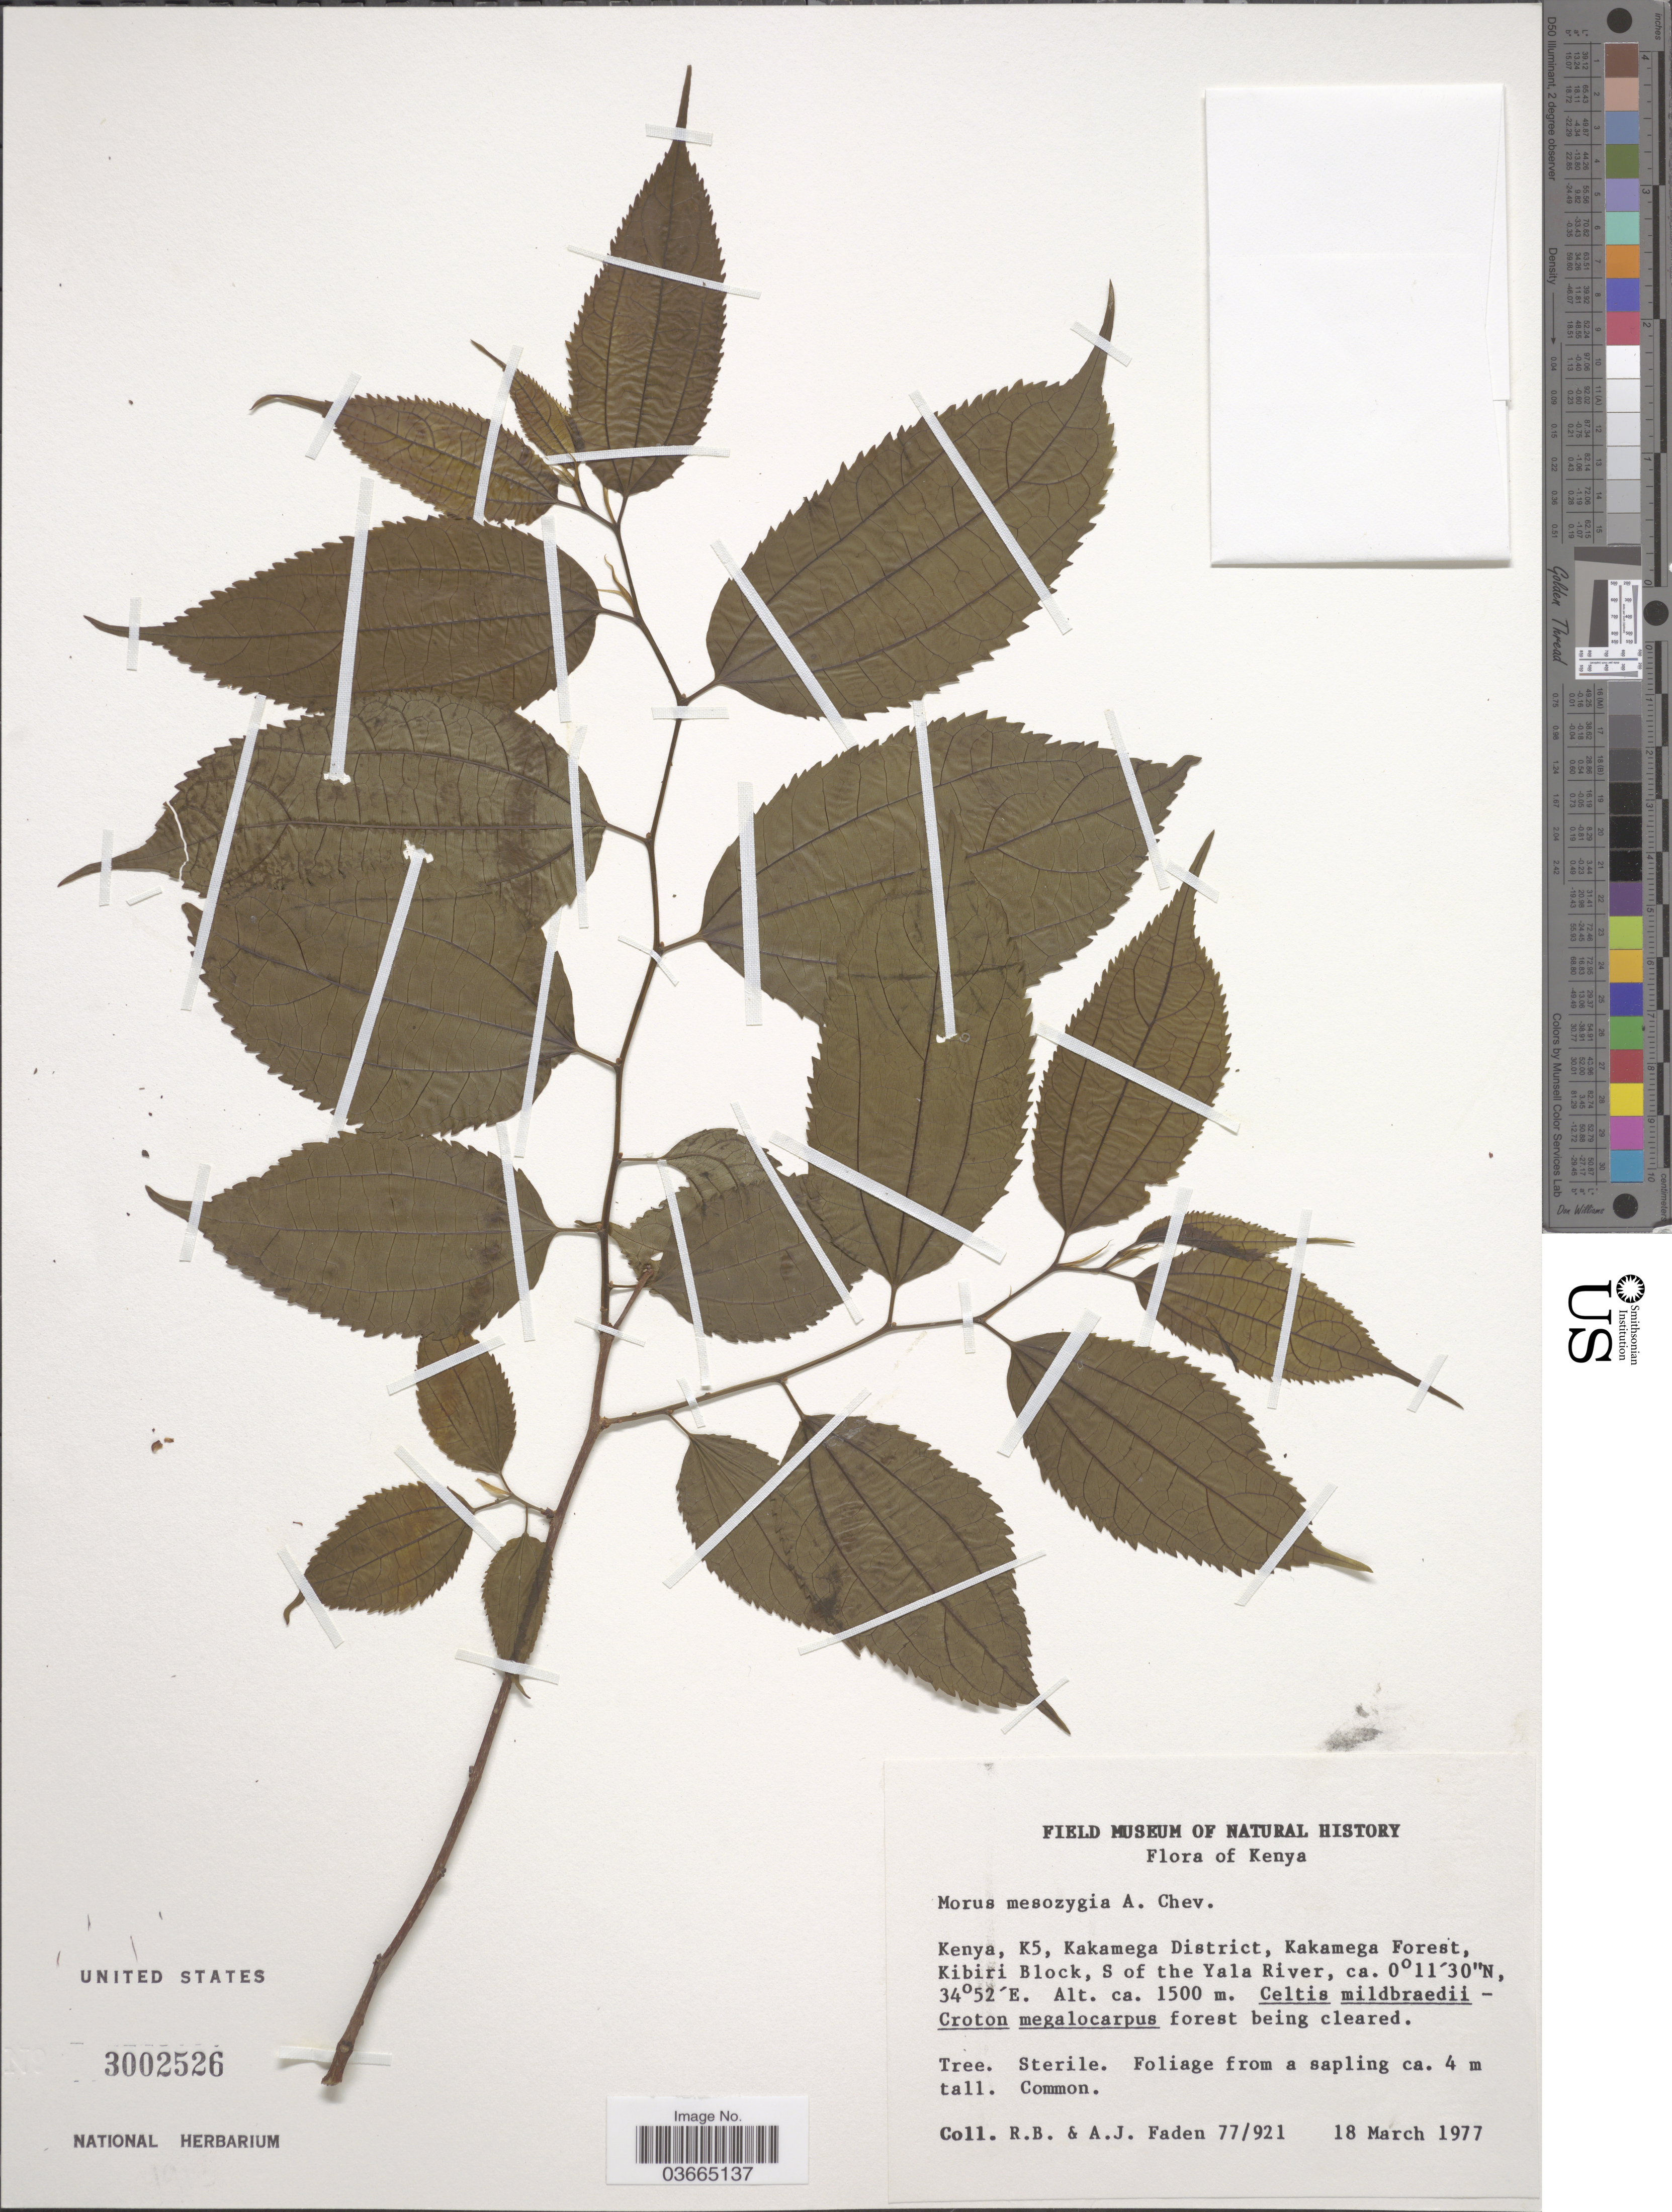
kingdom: Plantae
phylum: Tracheophyta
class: Magnoliopsida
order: Rosales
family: Moraceae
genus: Afromorus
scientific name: Afromorus mesozygia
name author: (Stapf) E. M. Gardner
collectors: R. B. Faden & A. J. Faden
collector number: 77/921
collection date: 1977-03-18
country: Kenya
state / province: Kakamega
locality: K5, Kakamega District, Kakamega Forest, Kibiri Block, S of the Yala River.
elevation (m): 1500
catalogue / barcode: US 3002526